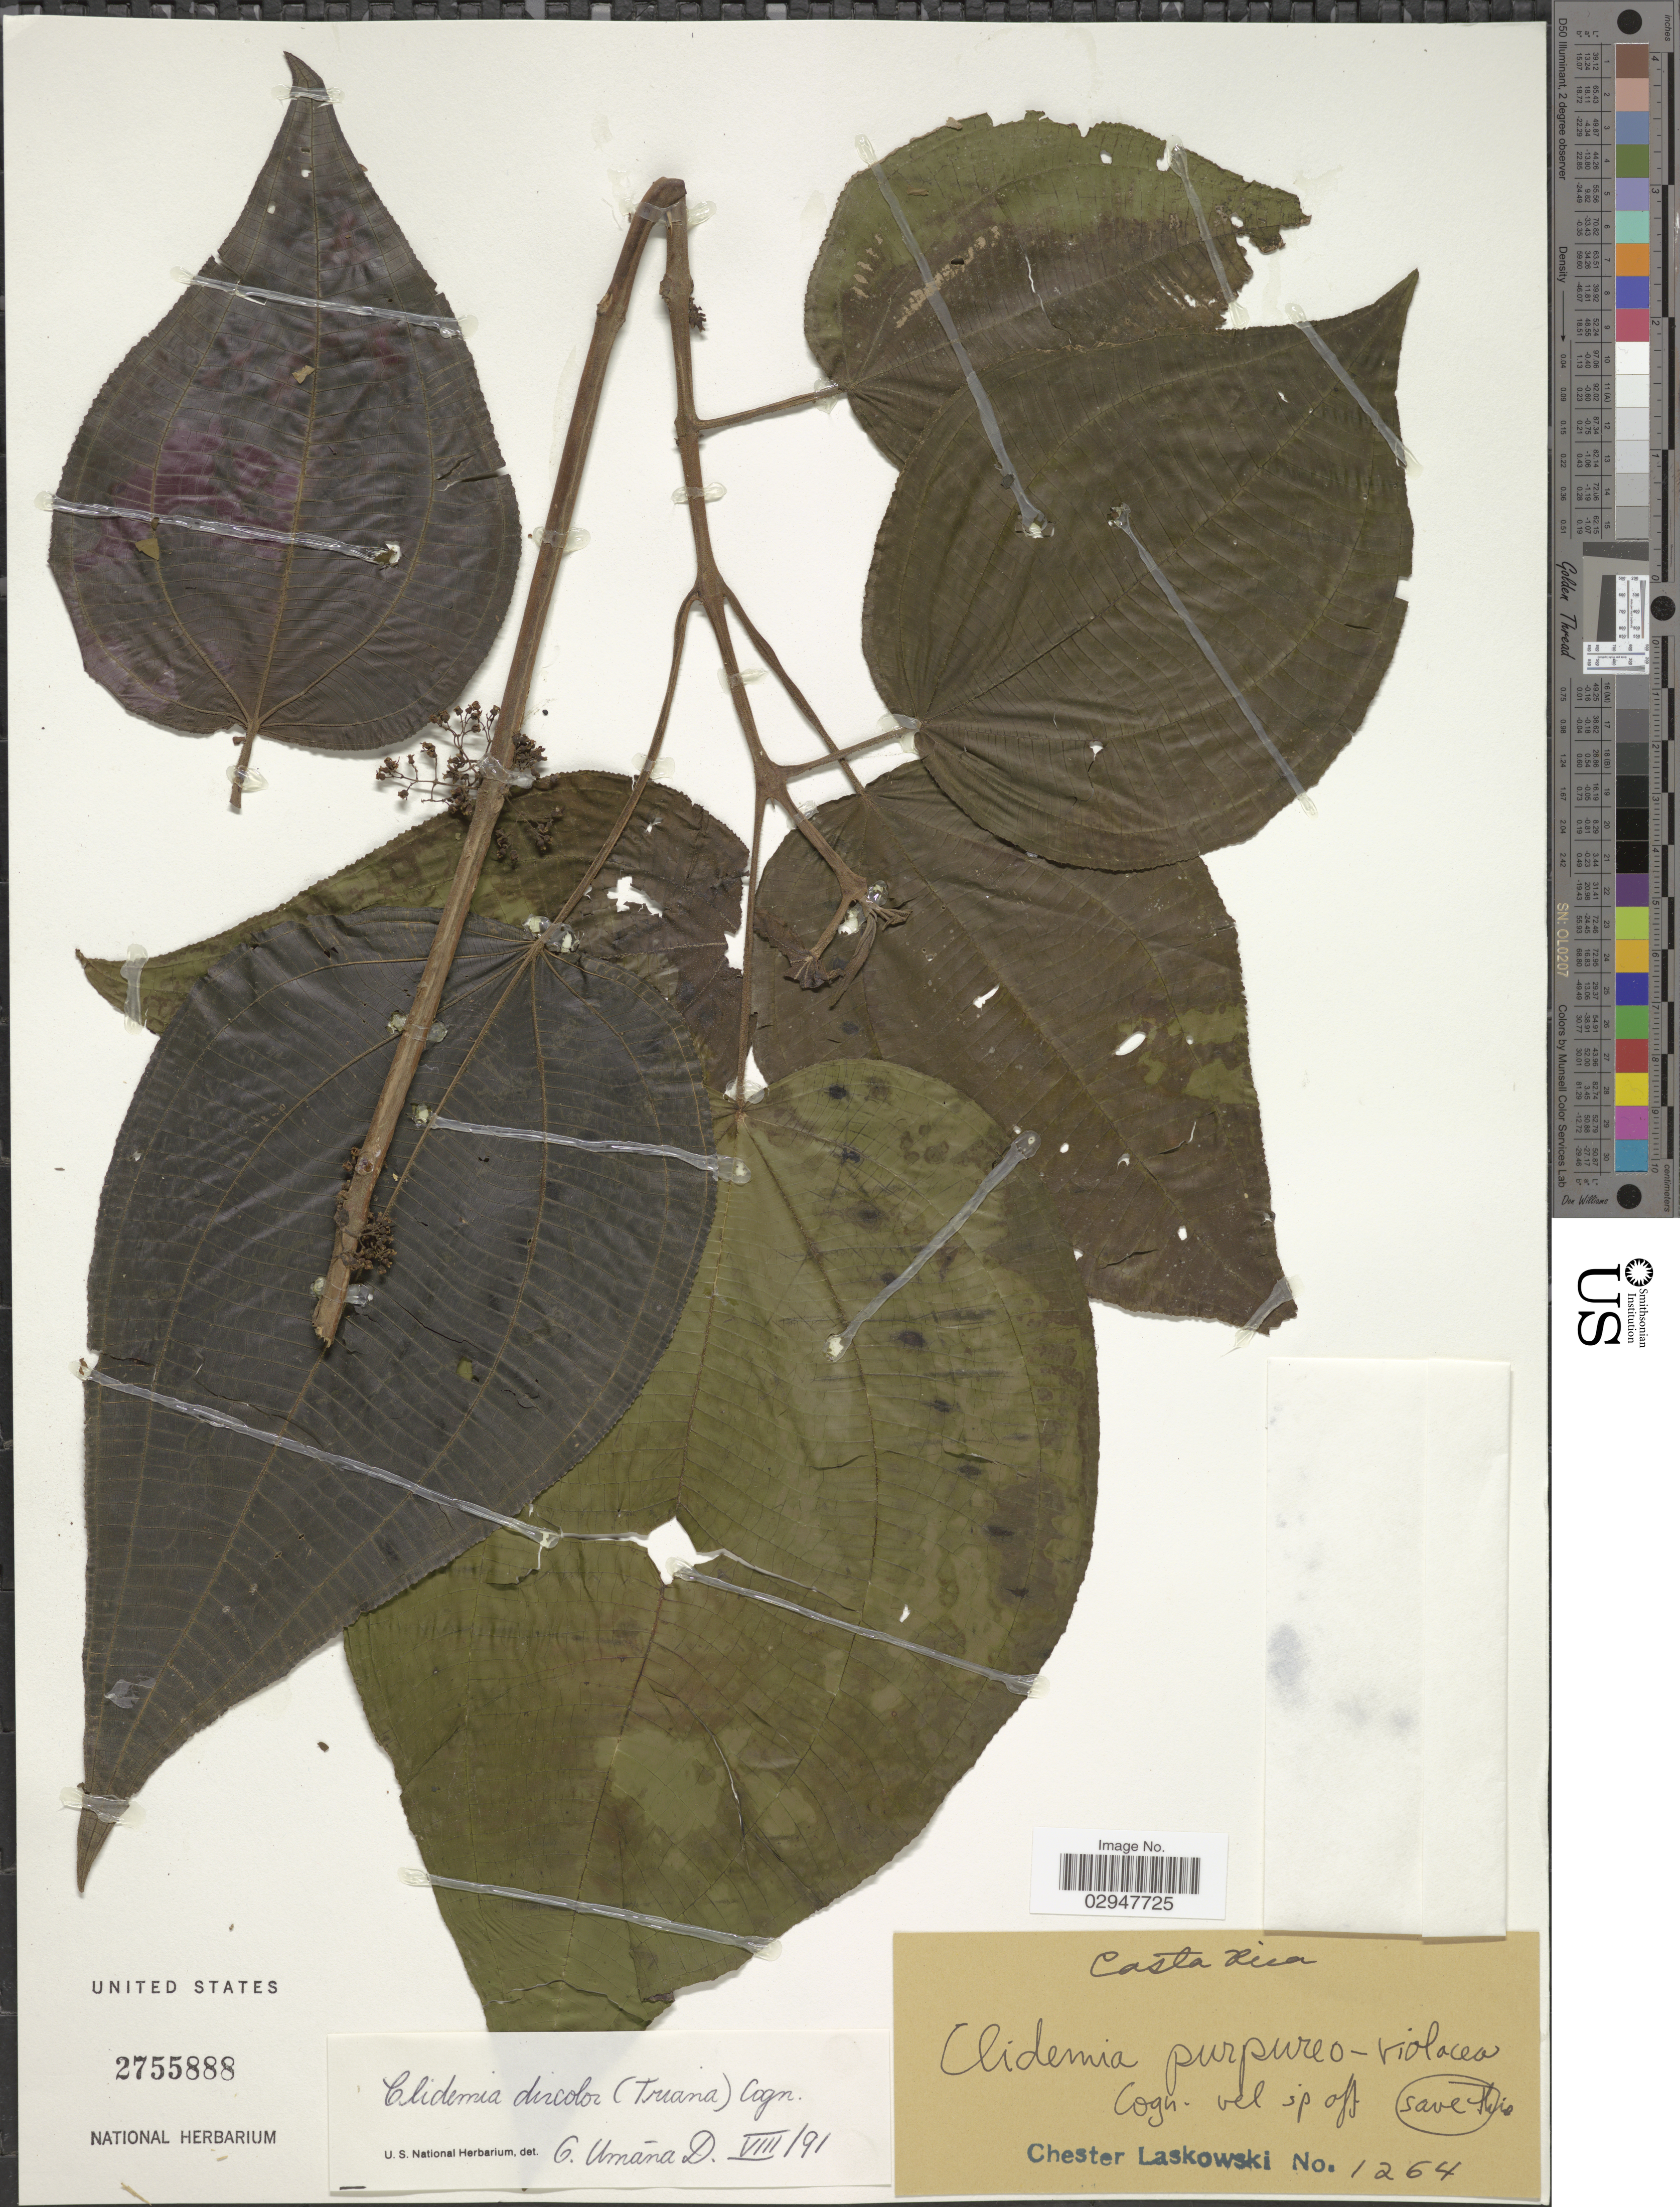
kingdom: Plantae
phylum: Tracheophyta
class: Magnoliopsida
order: Myrtales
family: Melastomataceae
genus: Clidemia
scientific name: Clidemia discolor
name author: (Triana) Cogn.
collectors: C. Laskowski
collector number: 1264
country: Costa Rica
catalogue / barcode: US 2755888